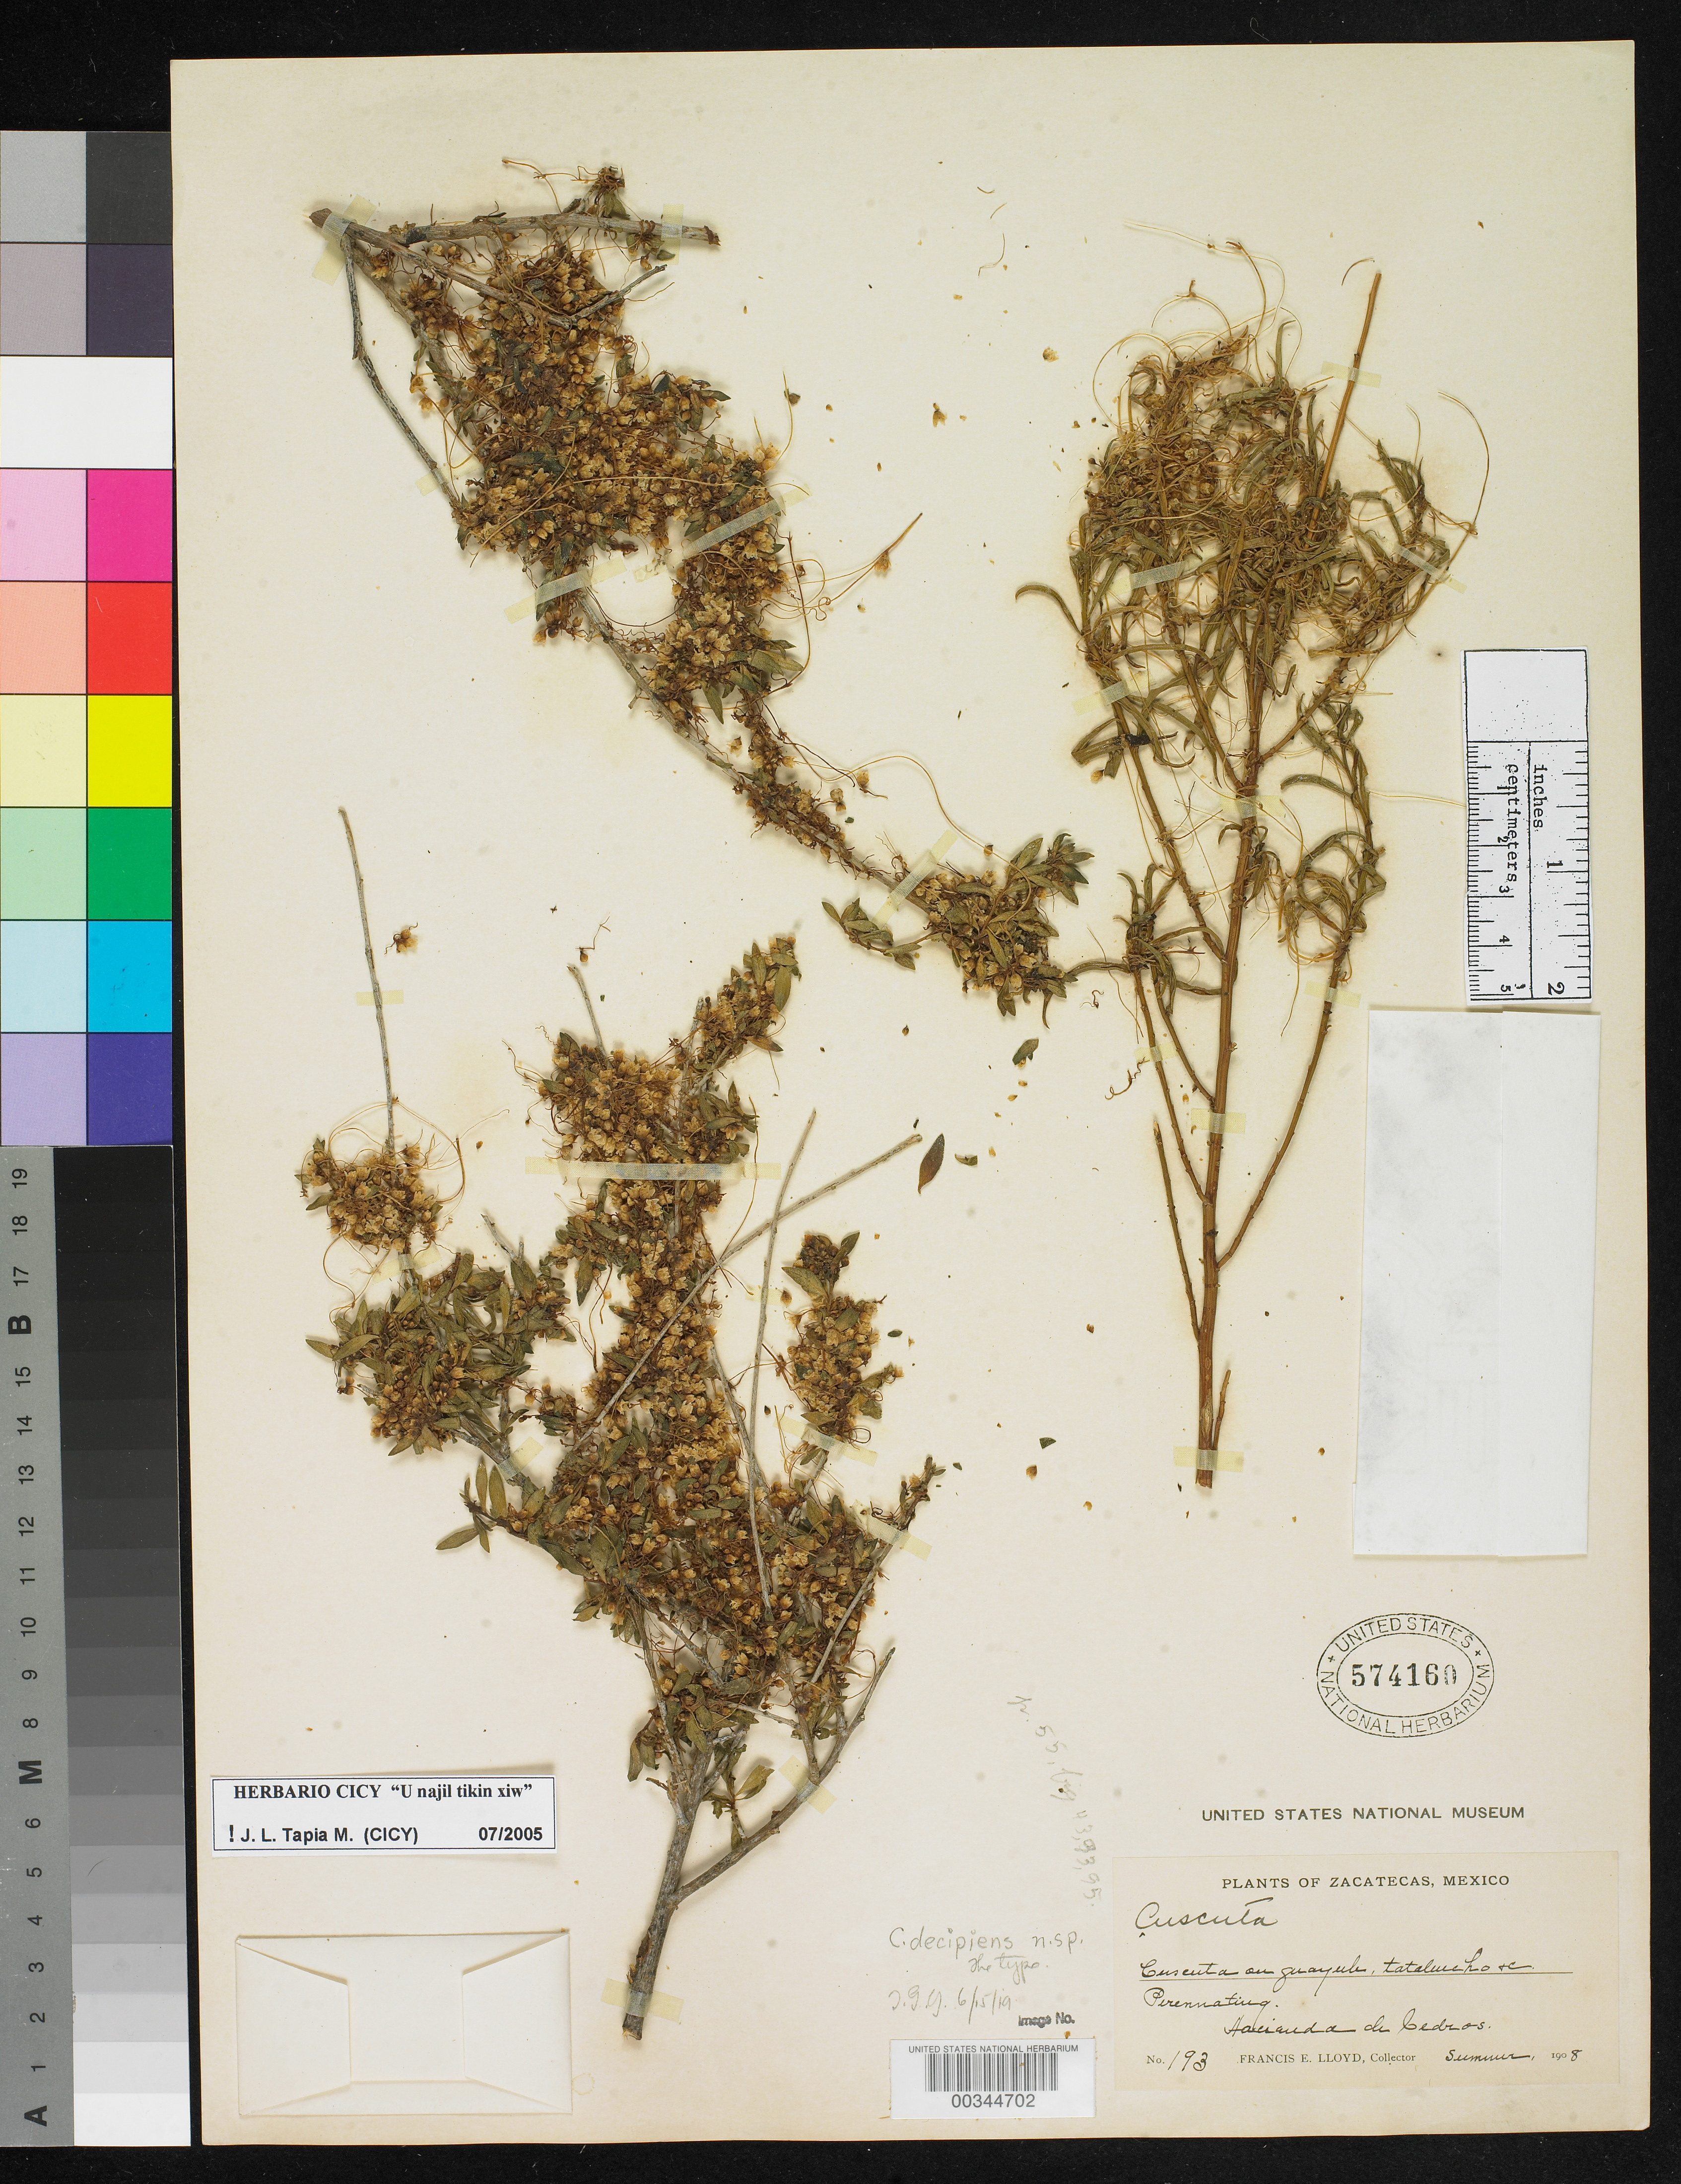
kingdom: Plantae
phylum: Tracheophyta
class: Magnoliopsida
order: Solanales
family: Convolvulaceae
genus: Cuscuta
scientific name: Cuscuta decipiens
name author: Yunck.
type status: Holotype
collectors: F. E. Lloyd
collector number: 193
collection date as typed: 22 1908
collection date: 1908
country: Mexico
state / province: Zacatecas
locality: Hacienda de Cedros.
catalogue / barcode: US 574160